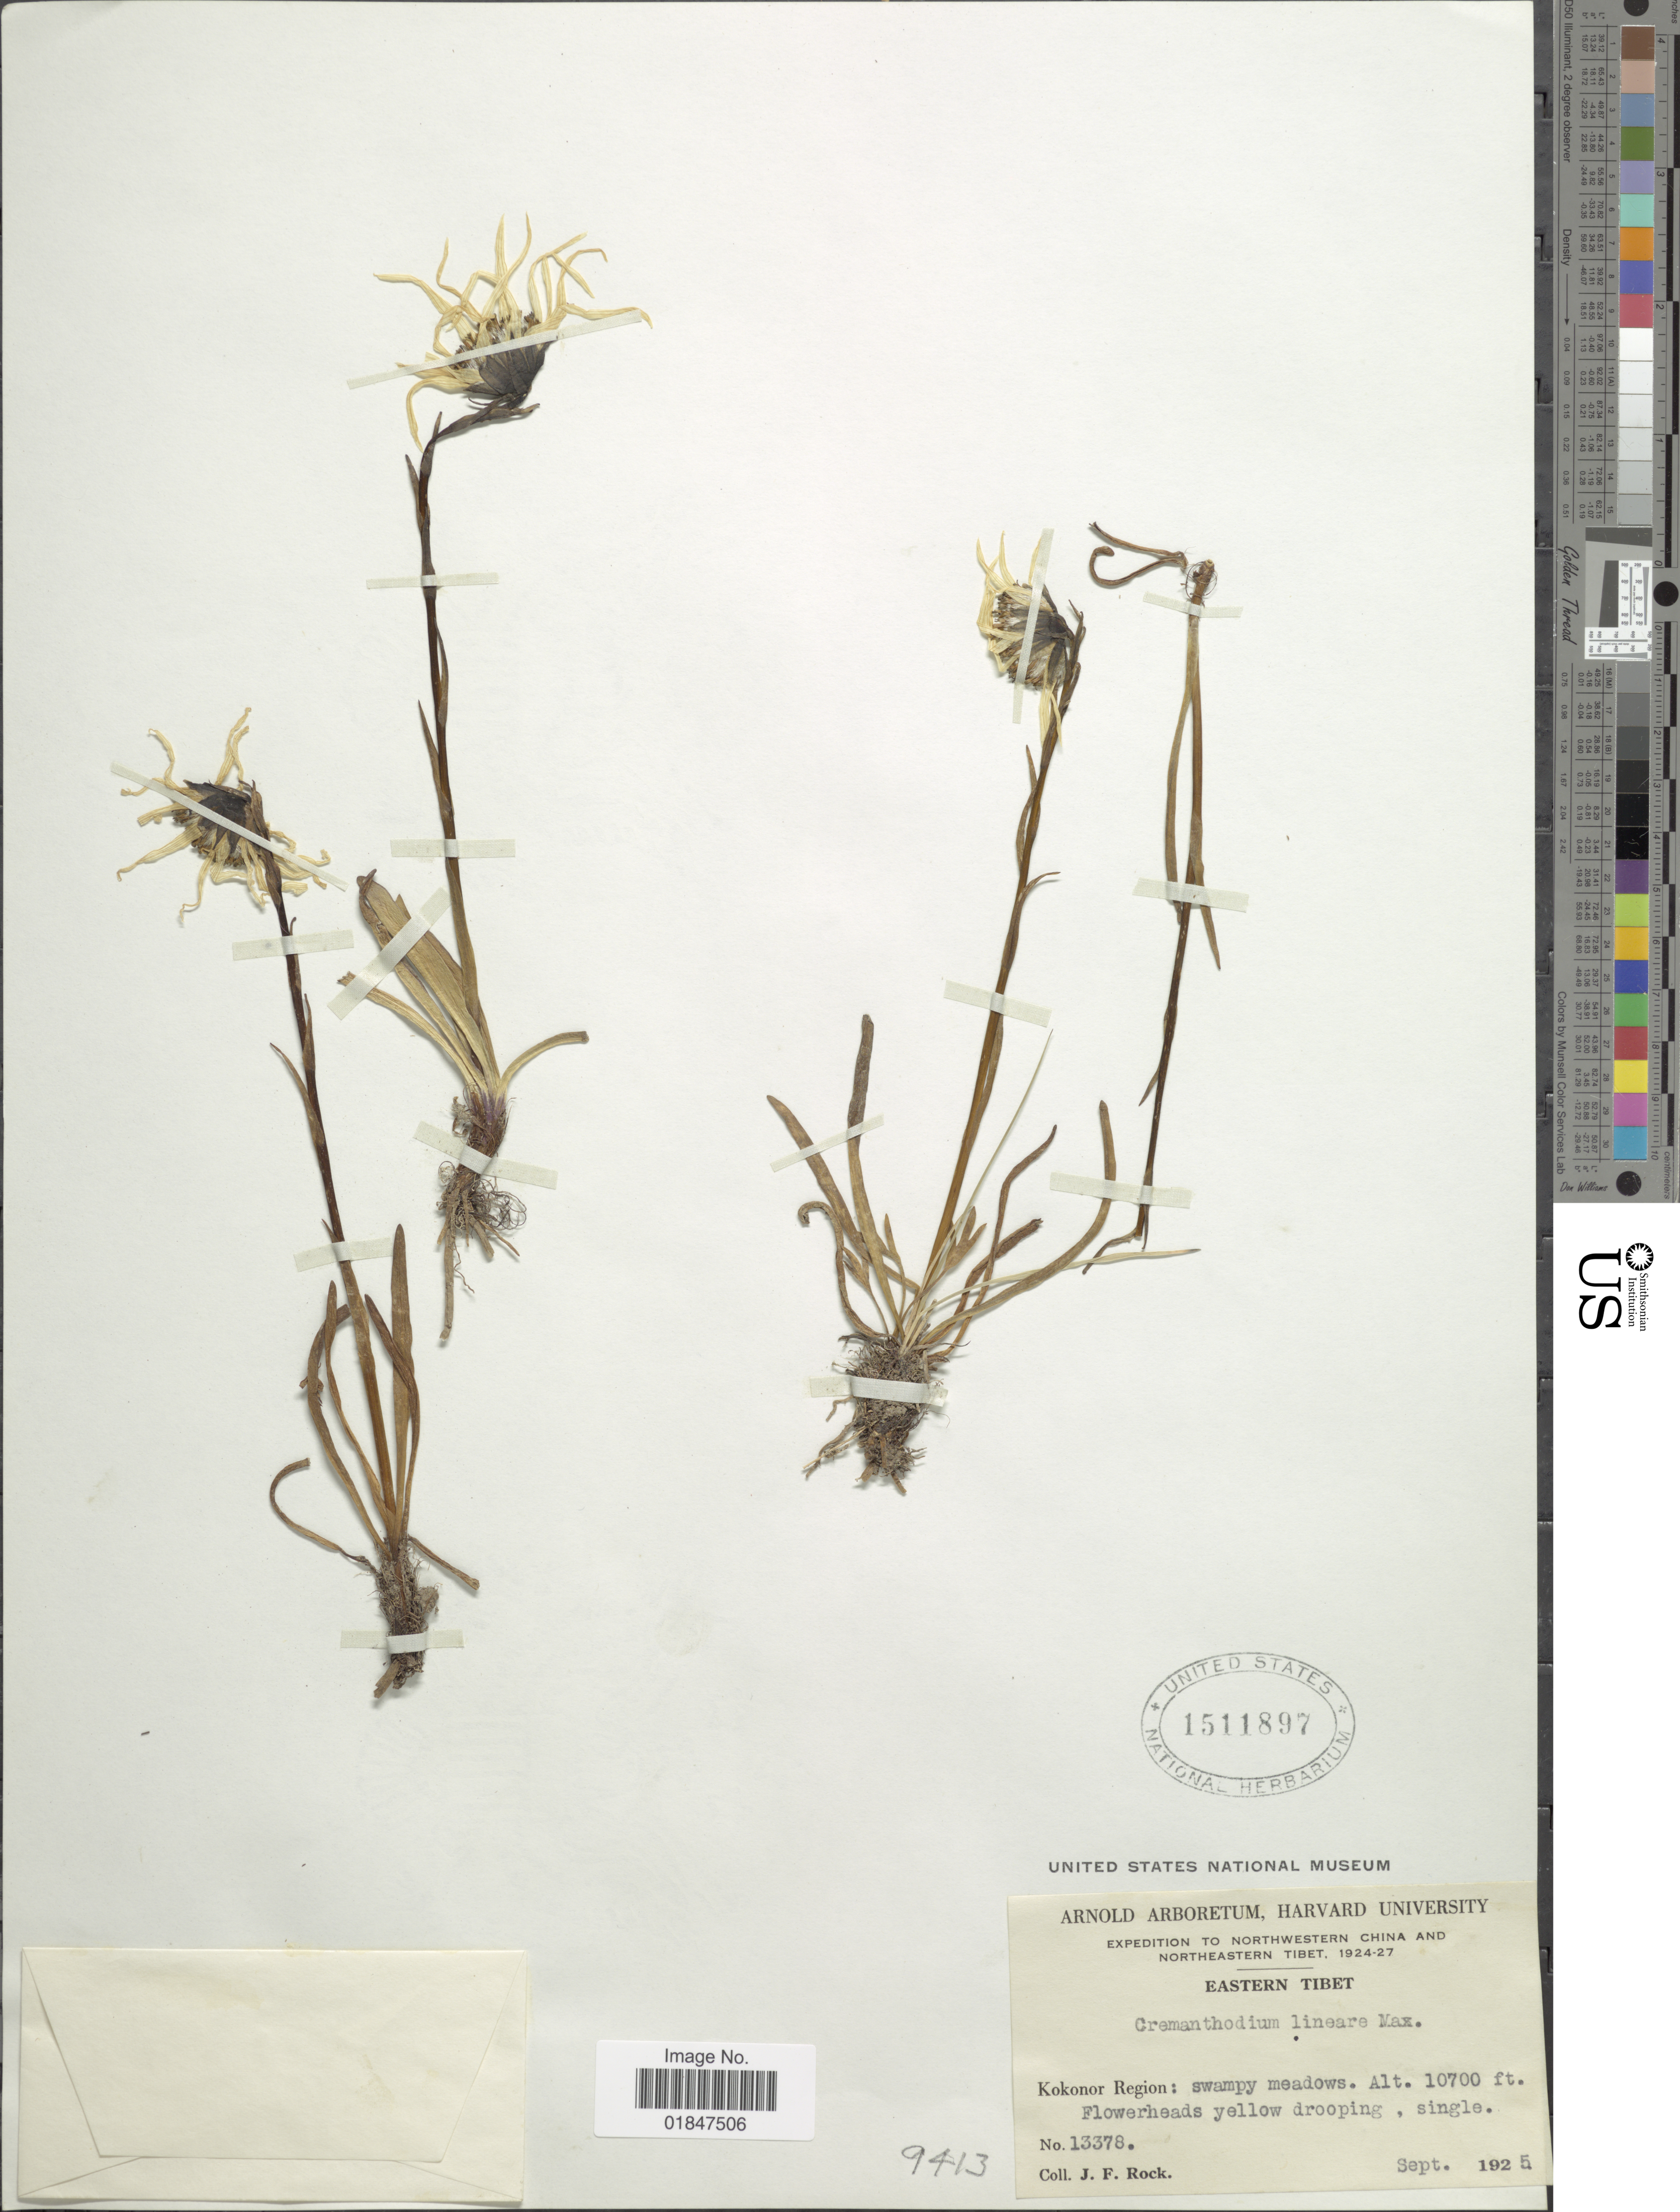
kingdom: Plantae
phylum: Tracheophyta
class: Magnoliopsida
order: Asterales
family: Asteraceae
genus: Cremanthodium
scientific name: Cremanthodium lineare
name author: Maxim.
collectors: J. Rock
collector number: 13378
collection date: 1925-09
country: China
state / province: Xizang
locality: Northwestern China and Northeastern Tibet, Eastern Tibet, Kokonor Region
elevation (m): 3261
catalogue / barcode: US 1511897